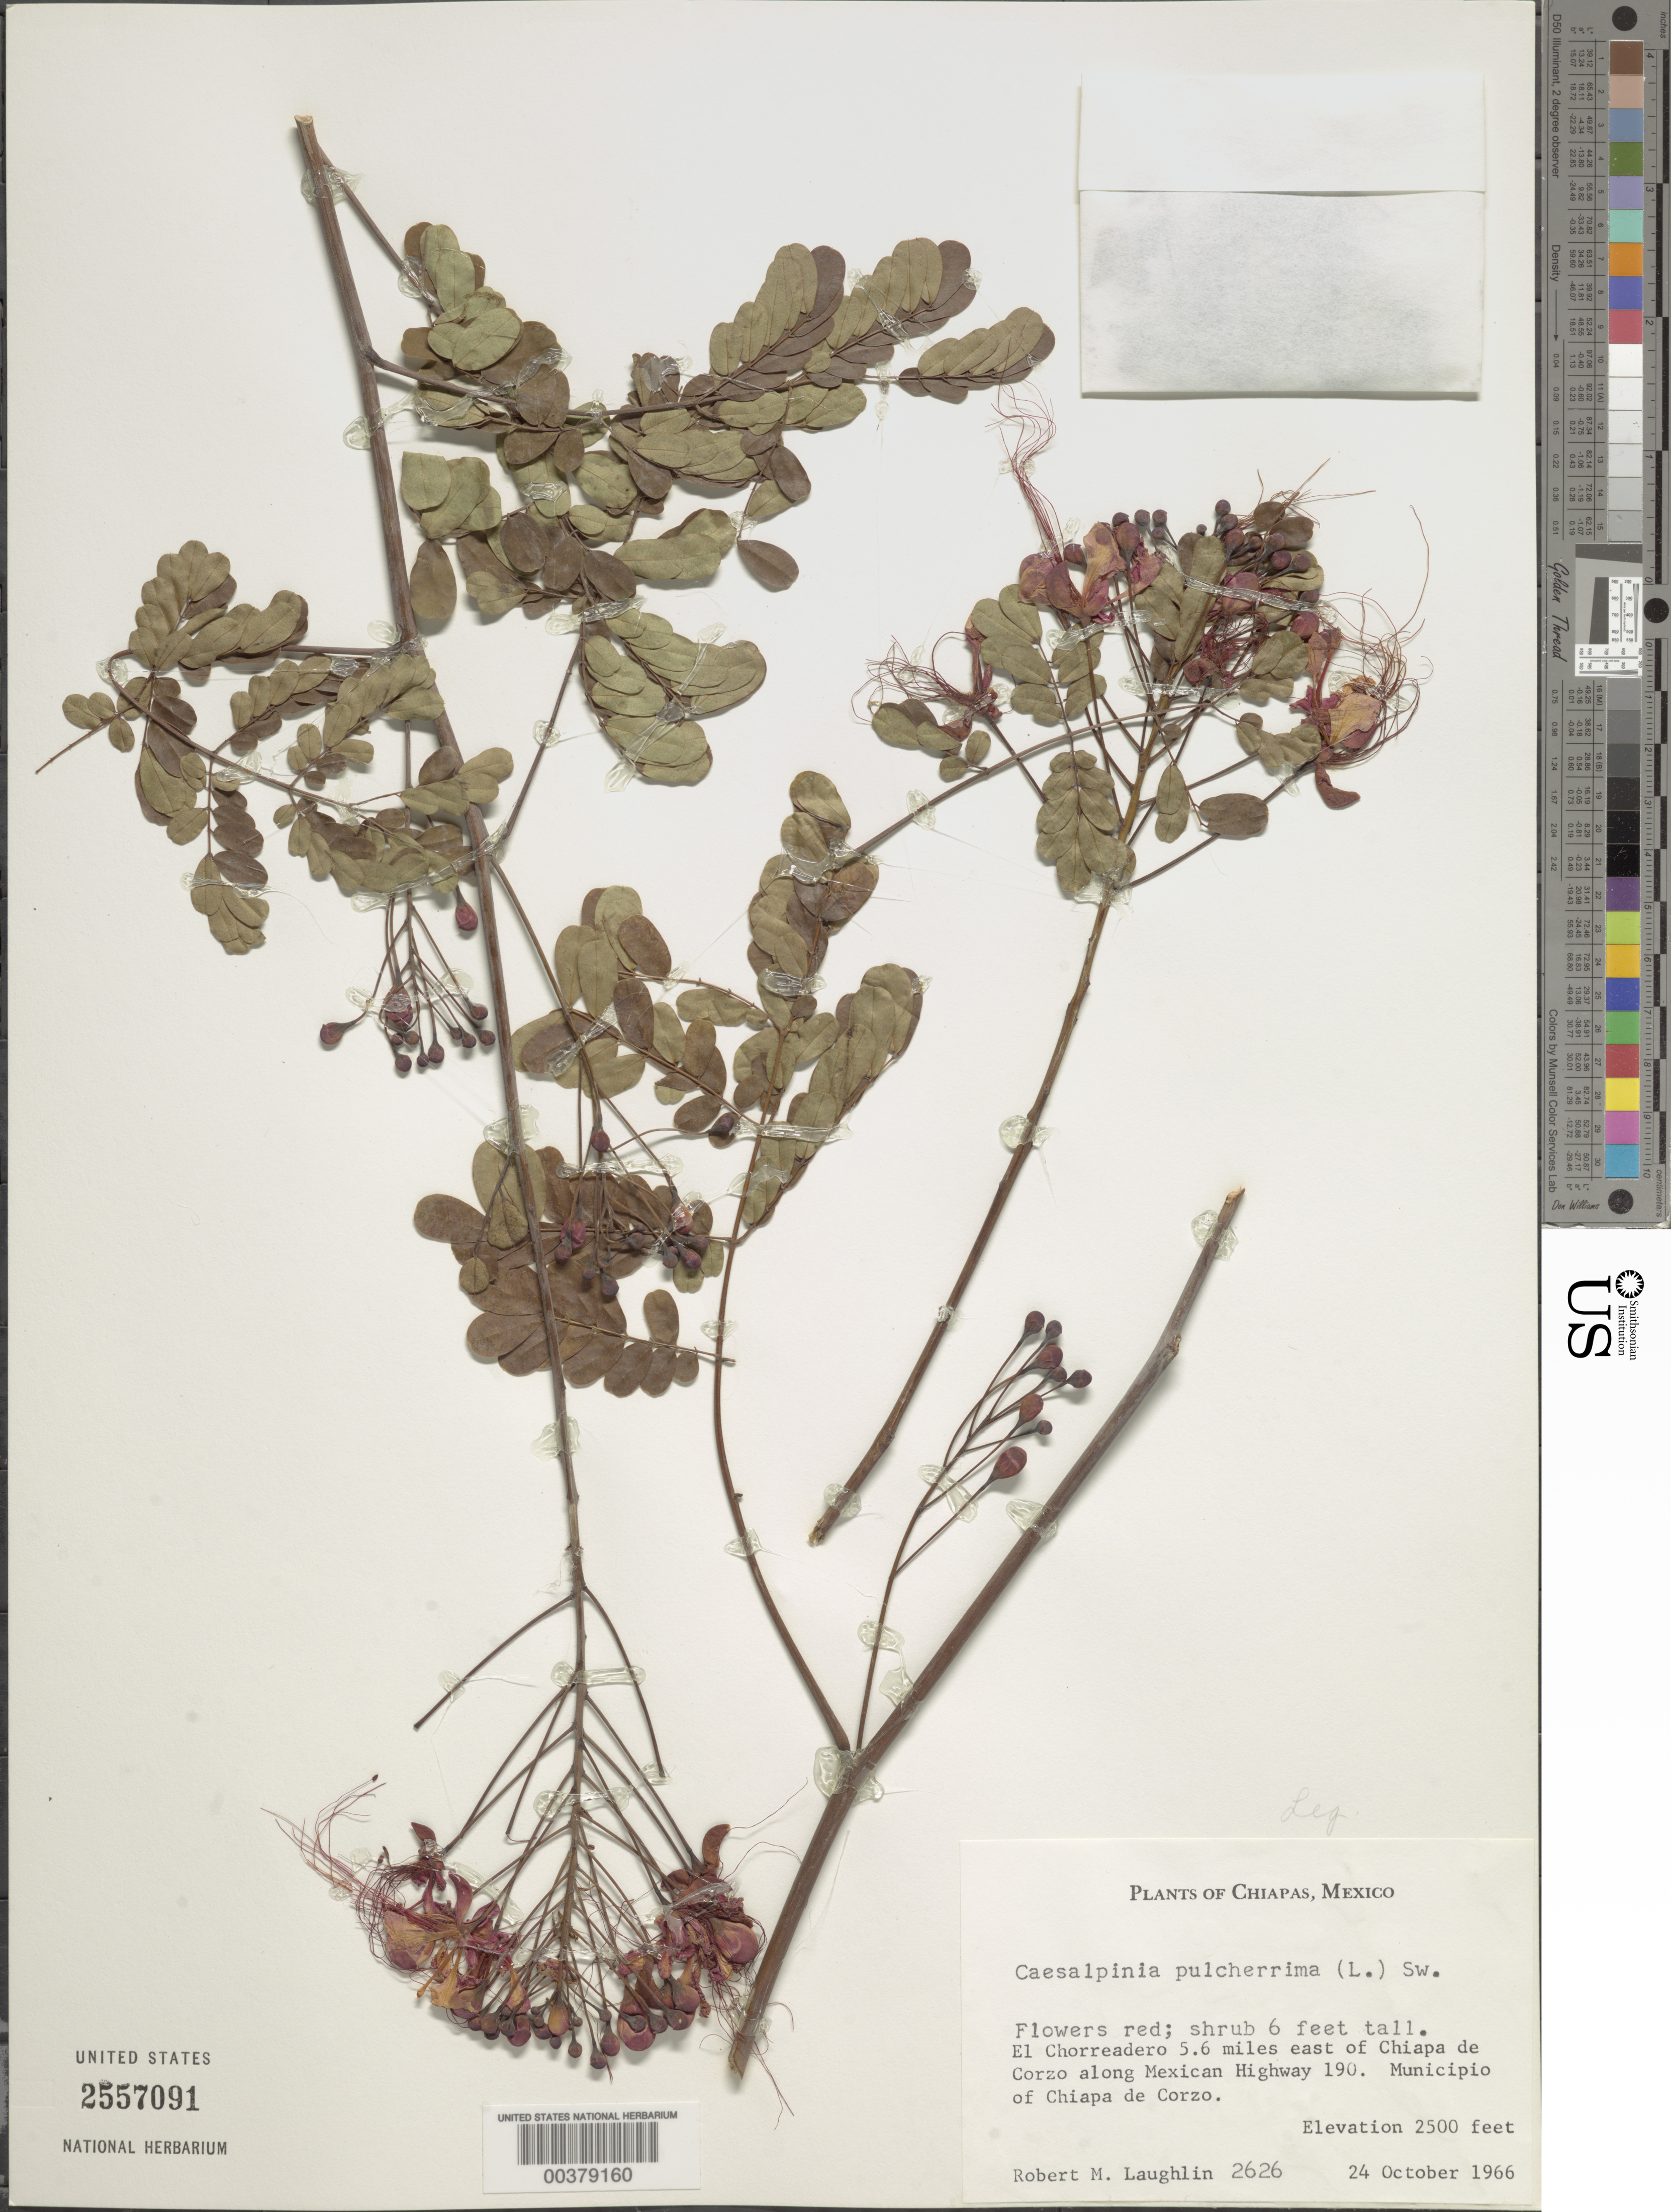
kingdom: Plantae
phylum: Tracheophyta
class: Magnoliopsida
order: Fabales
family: Fabaceae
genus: Caesalpinia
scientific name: Caesalpinia pulcherrima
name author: (L.) Sw.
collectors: R. M. Laughlin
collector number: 2626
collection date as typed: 24 Oct 1966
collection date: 1966-10-24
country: Mexico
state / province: Chiapas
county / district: Chiapa de Corzo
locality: El Chorreadero 5.6 mi E of Chiapa de Corzo along Mexican hwy 190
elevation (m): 762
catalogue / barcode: US 2557091